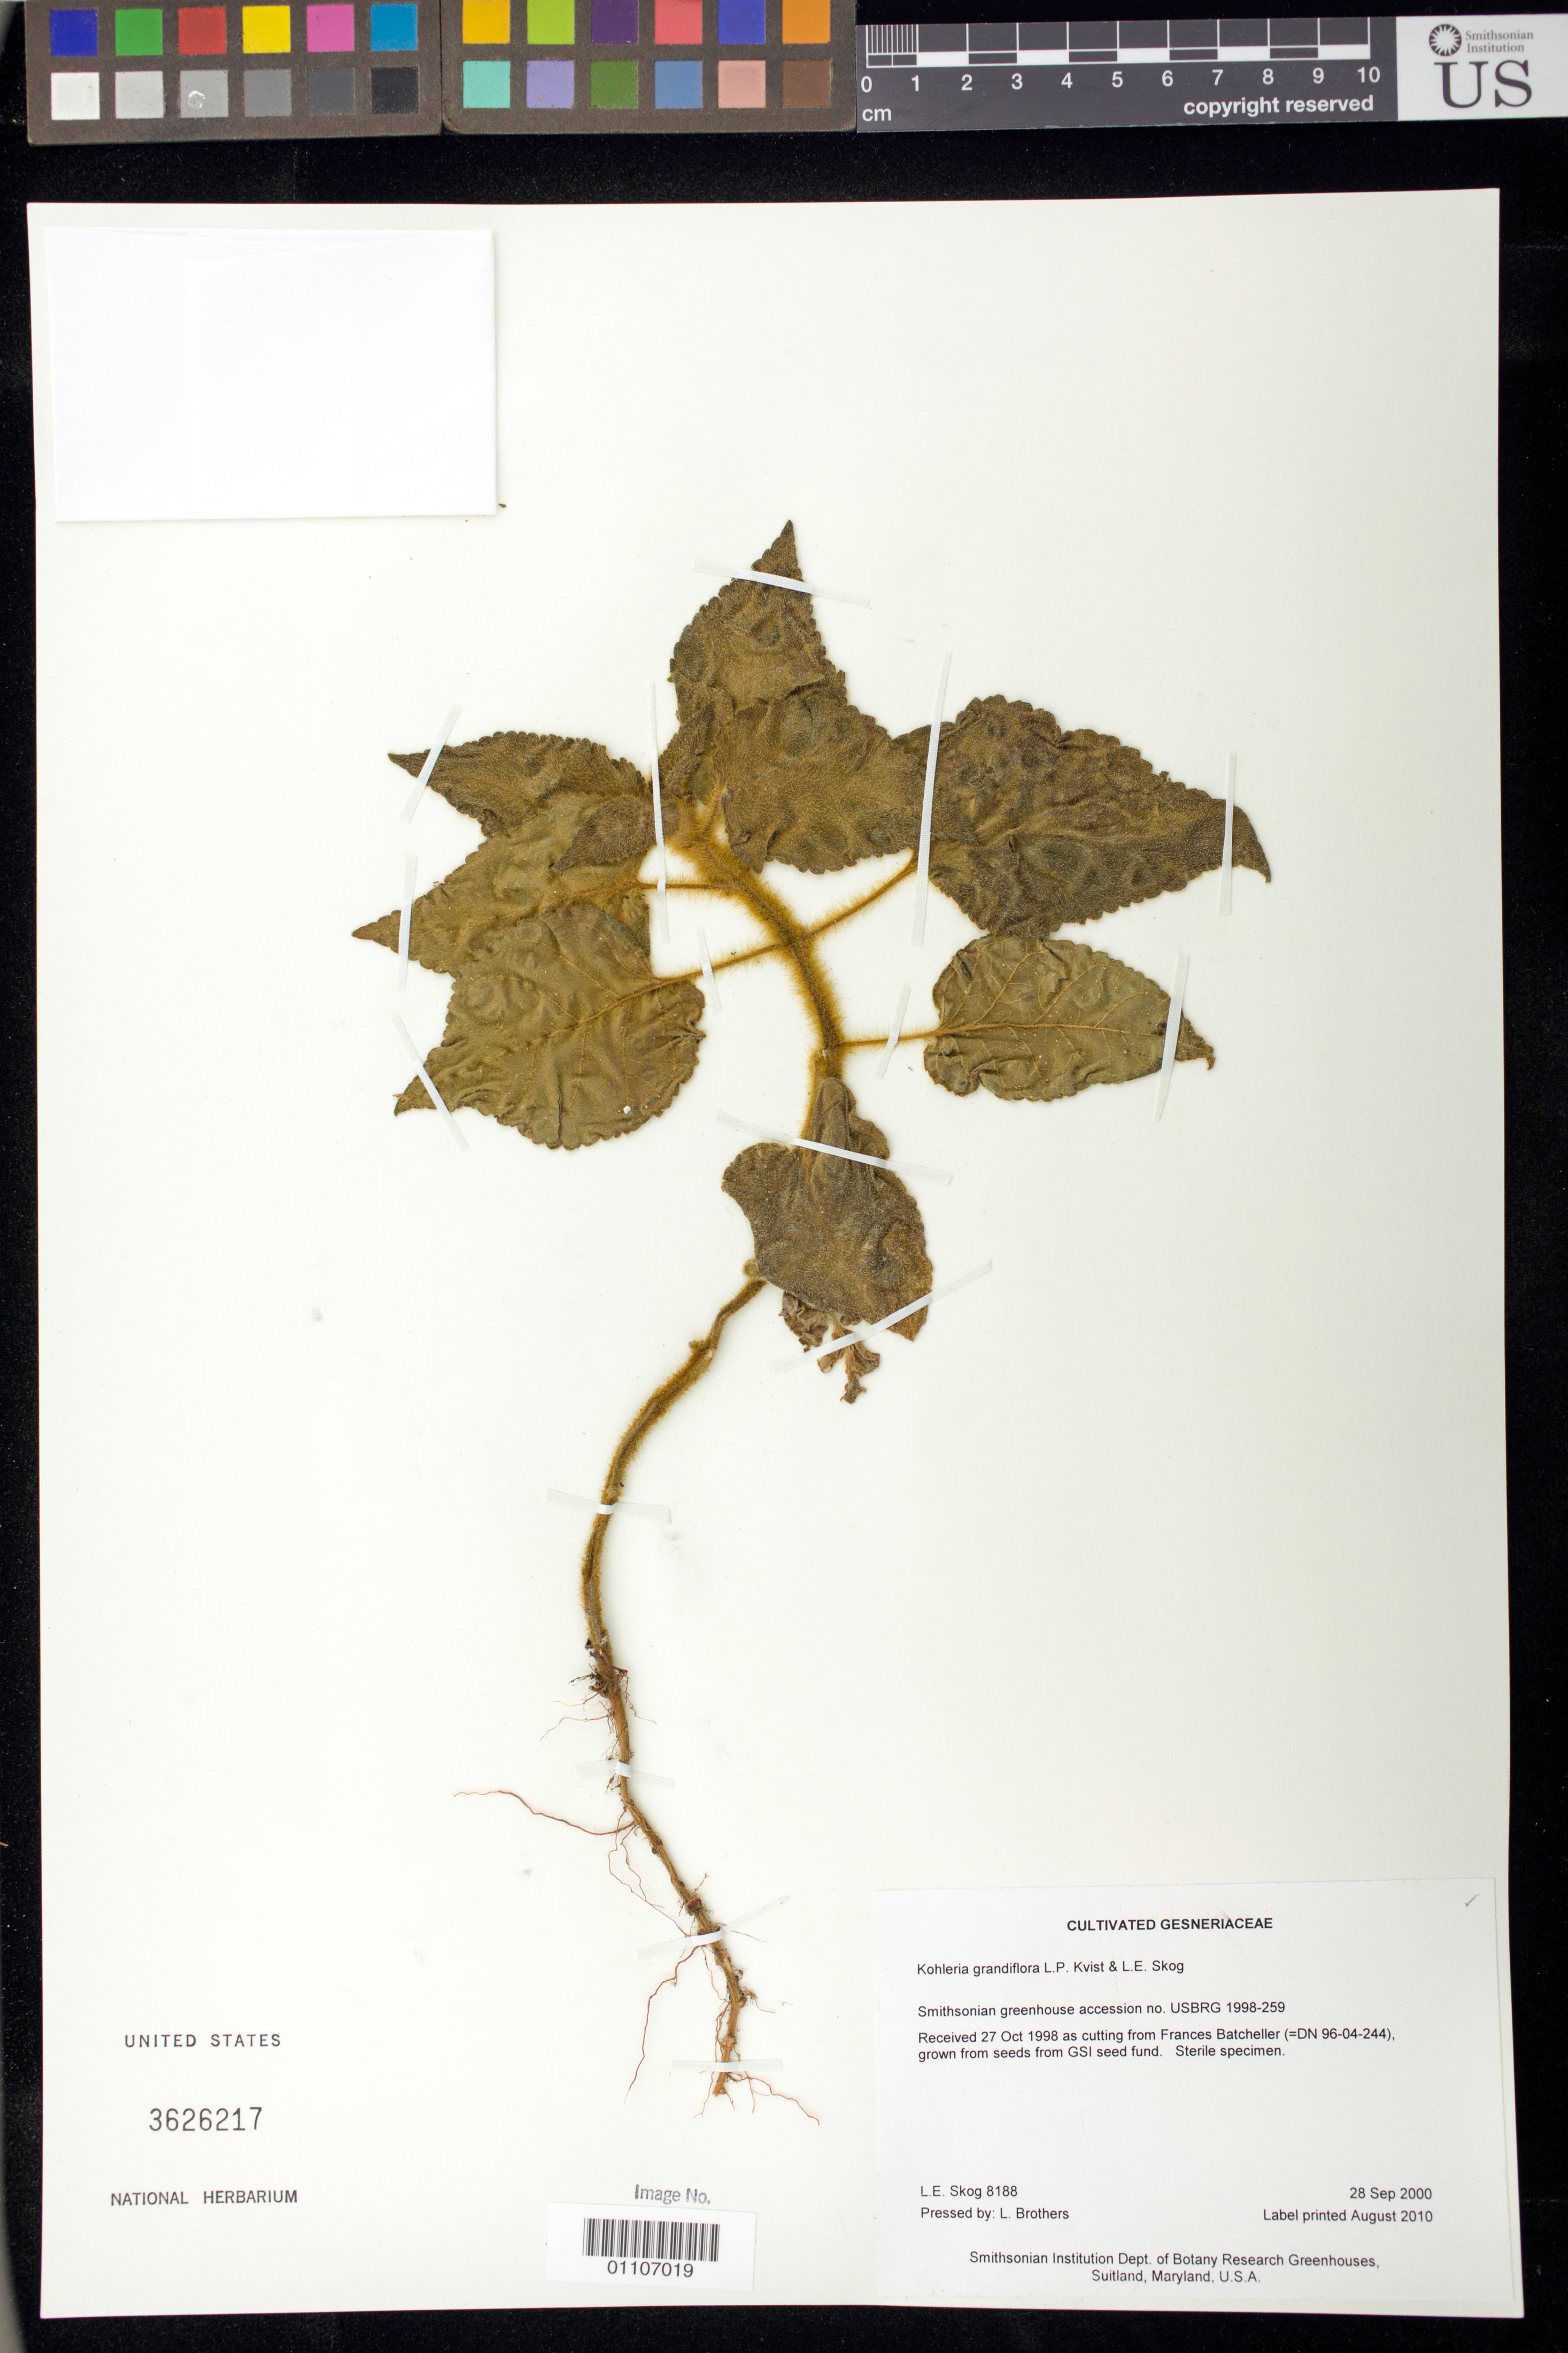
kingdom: Plantae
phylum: Tracheophyta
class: Magnoliopsida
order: Lamiales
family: Gesneriaceae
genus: Kohleria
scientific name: Kohleria grandiflora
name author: L.P. Kvist & L.E. Skog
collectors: L. E. Skog & L. Brothers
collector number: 8188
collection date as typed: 28 Sep 2000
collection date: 2000-09-28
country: United States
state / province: Maryland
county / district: Prince George's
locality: Smithsonian Institution Dept. of Botany Research Greenhouses, Suitland, Maryland, U.S.A.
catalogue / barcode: US 3626217